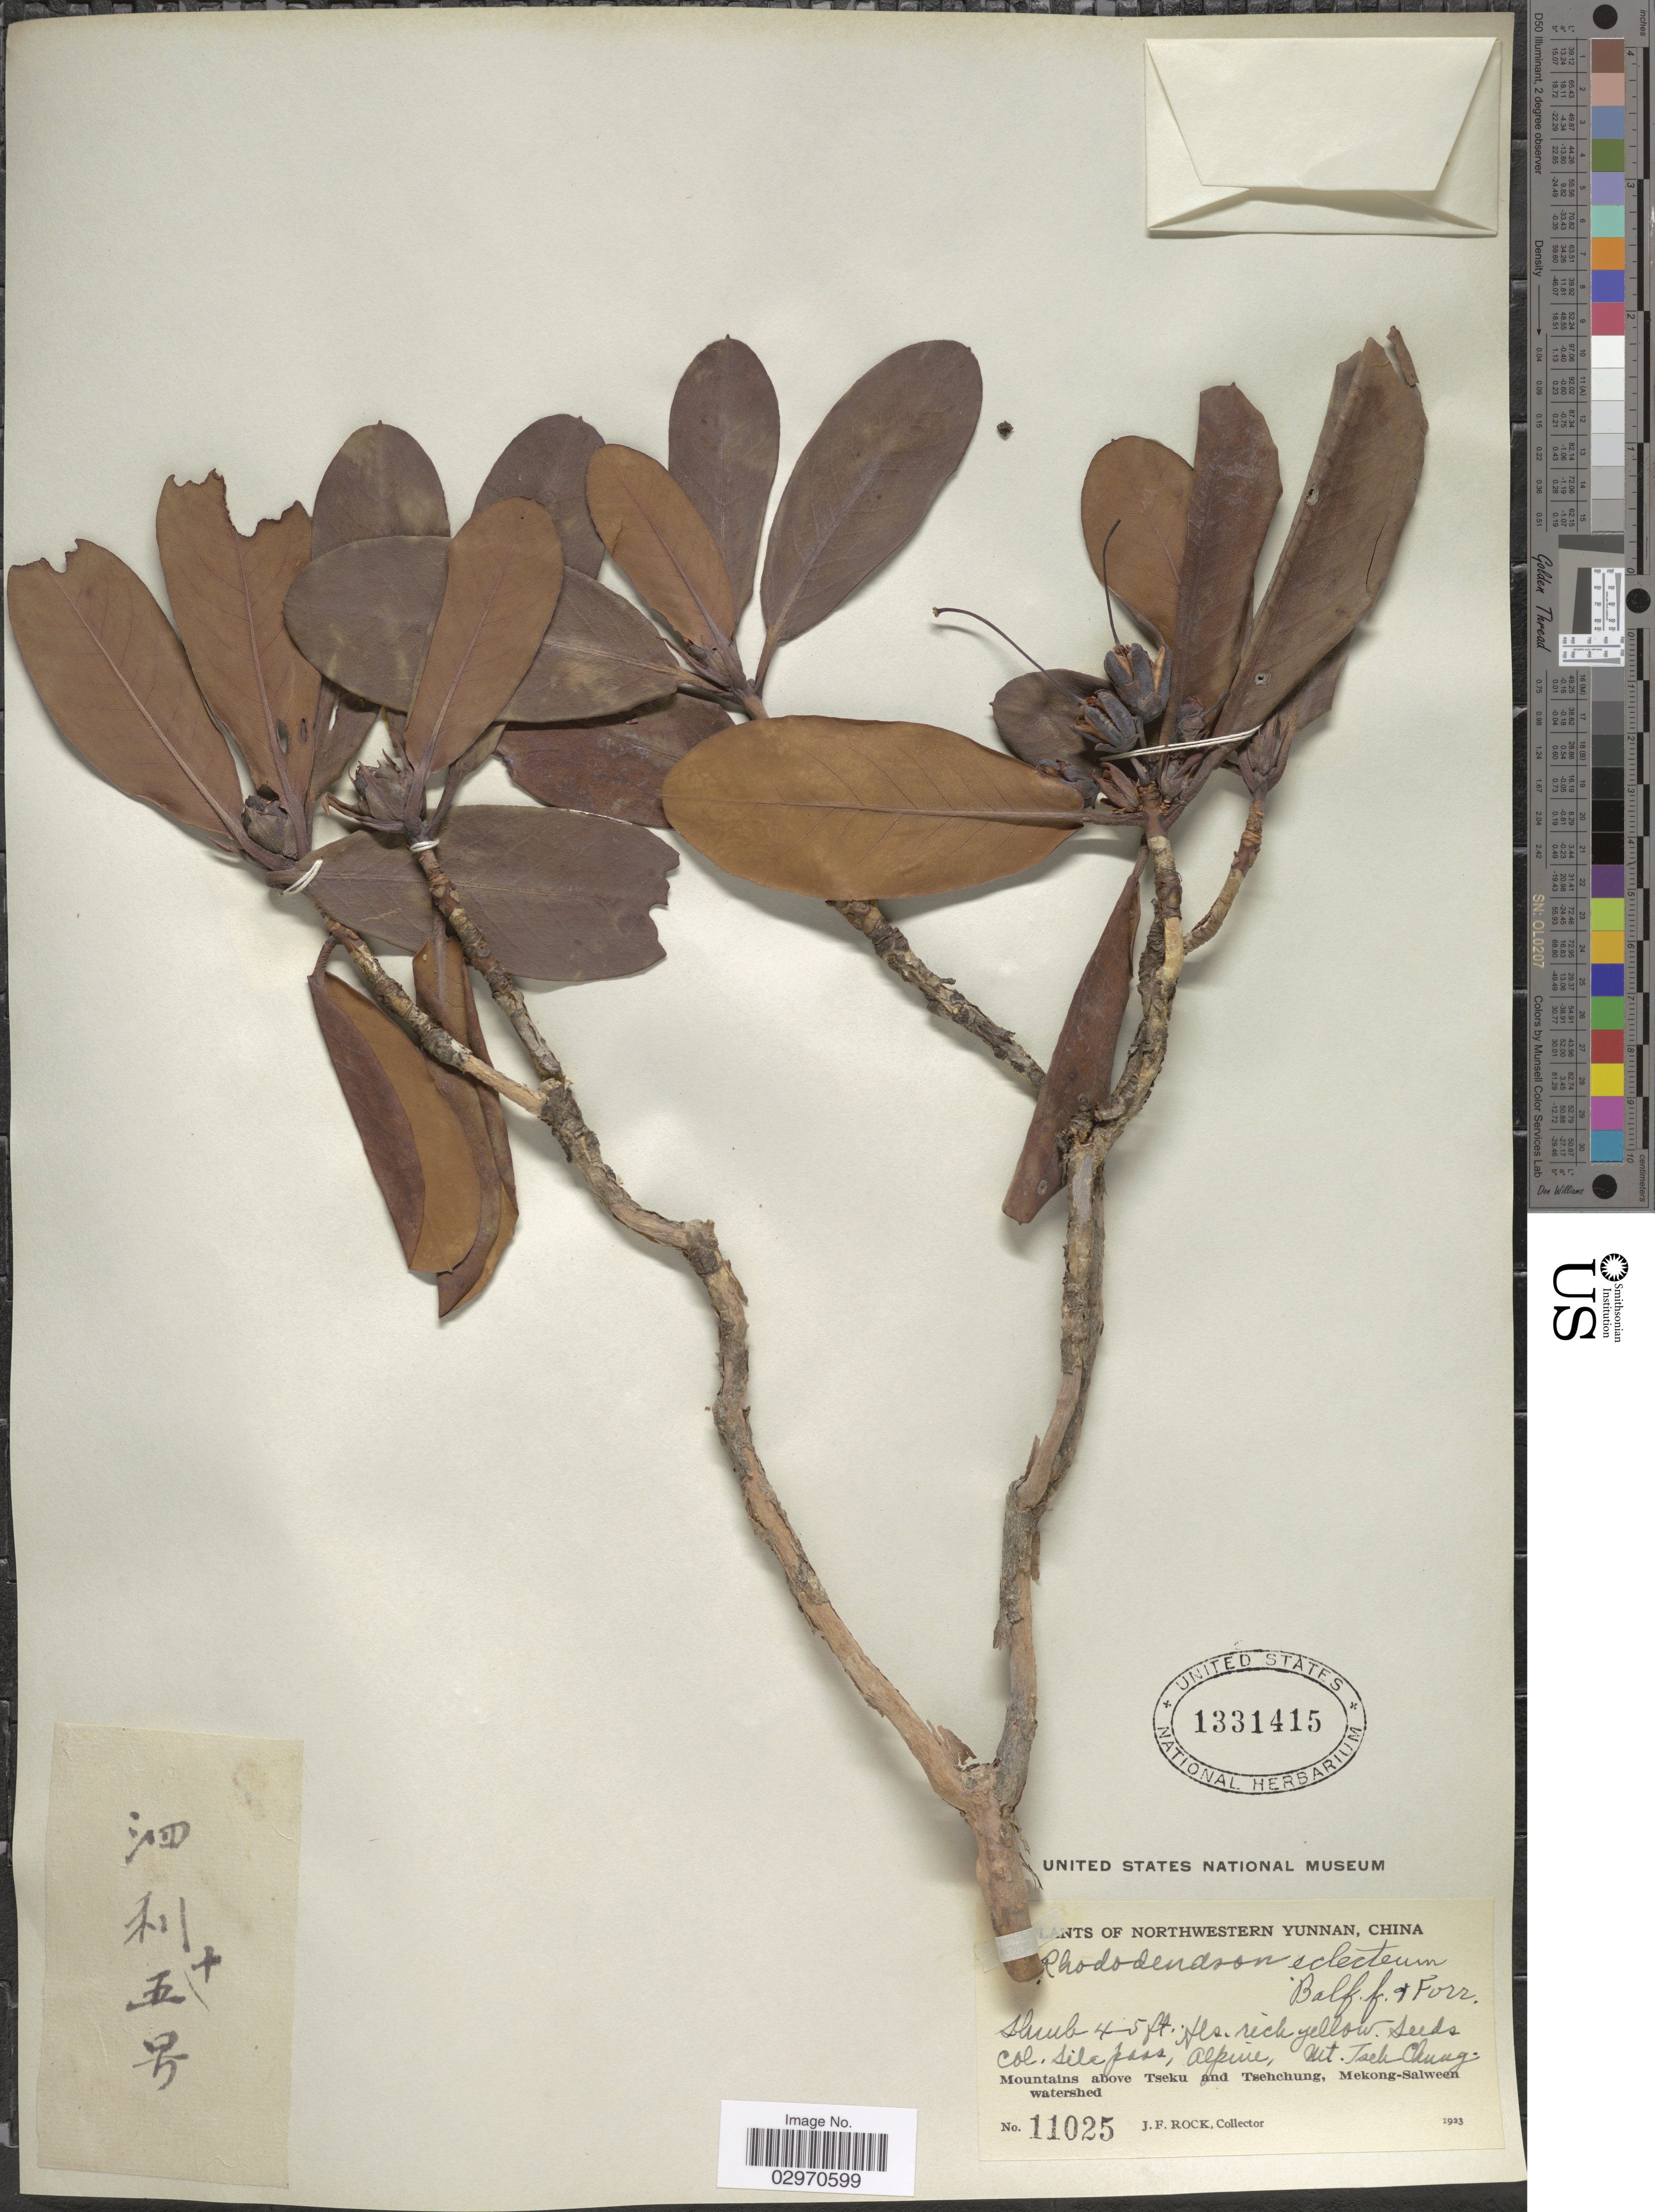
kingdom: Plantae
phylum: Tracheophyta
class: Magnoliopsida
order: Ericales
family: Ericaceae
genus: Rhododendron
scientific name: Rhododendron eclecteum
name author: Balf. f. & Forrest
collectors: J. Rock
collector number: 11025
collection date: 1923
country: China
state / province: Yunnan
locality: Northwestern Yunnan. Alpine, Mt. Tseh Chung. Mountains above Tseku and Tsehchung, Mekong-Salween watershed.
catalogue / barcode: US 1331415